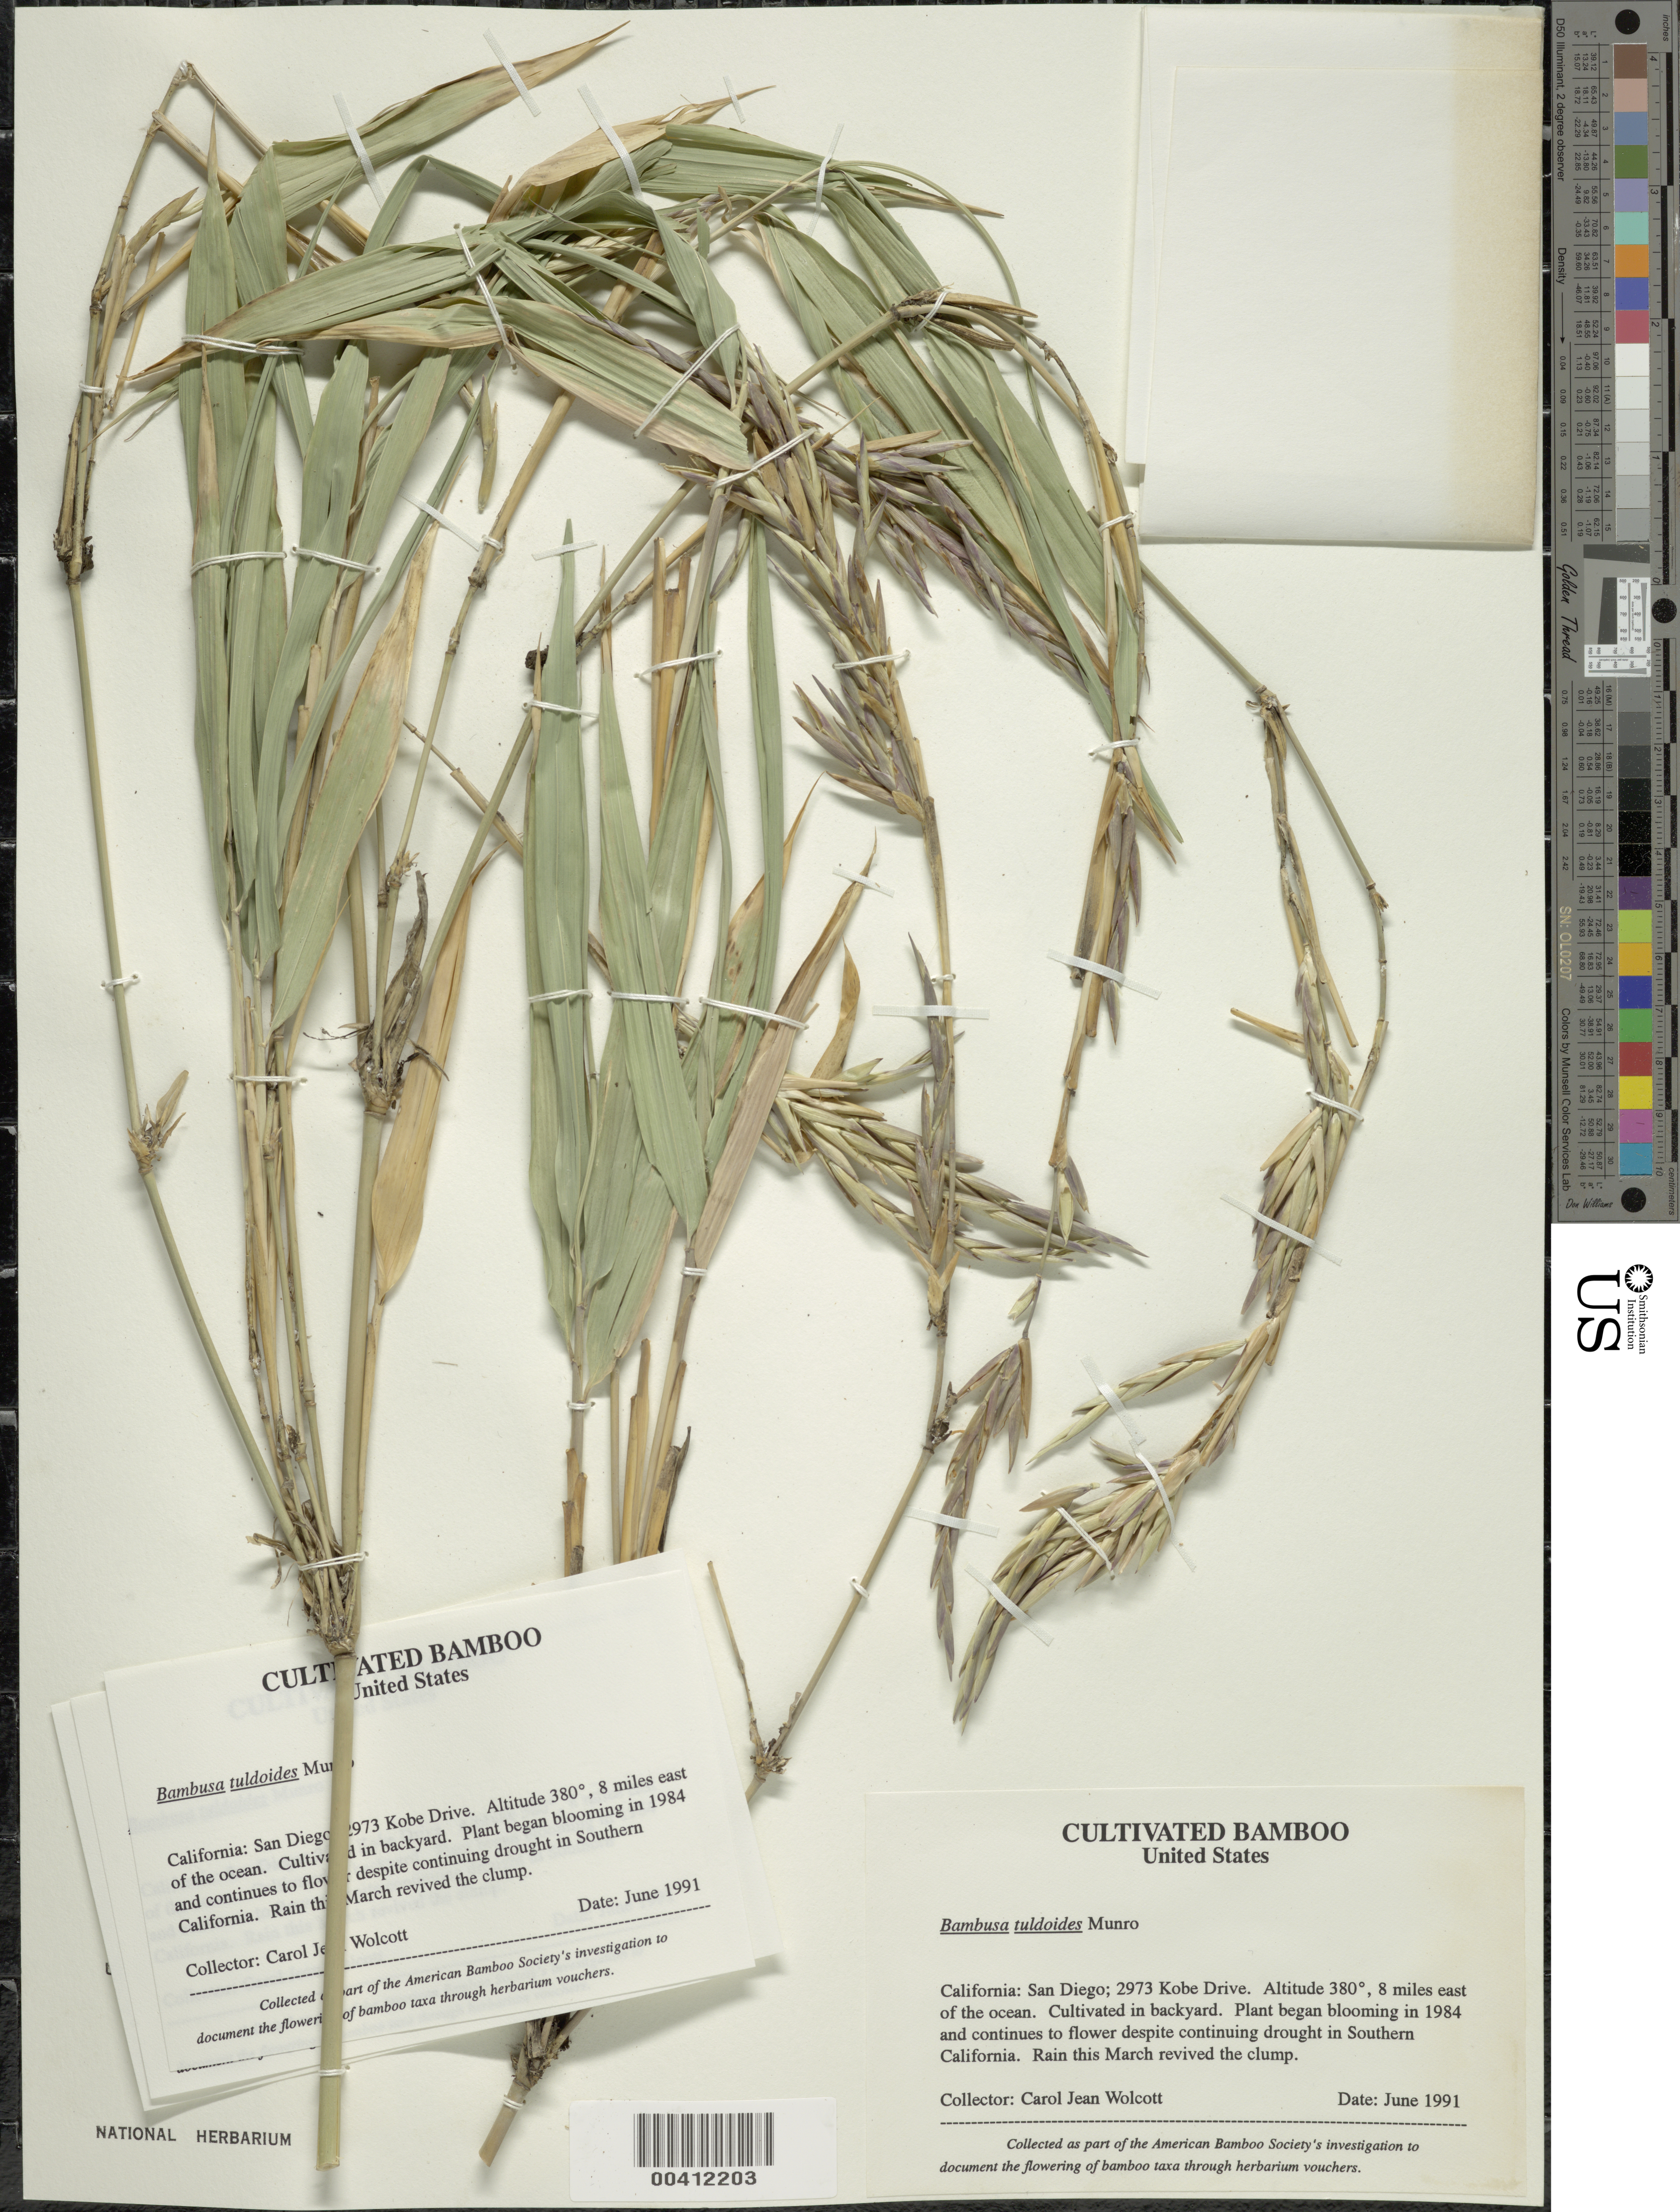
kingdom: Plantae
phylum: Tracheophyta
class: Liliopsida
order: Poales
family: Poaceae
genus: Bambusa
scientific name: Bambusa tuldoides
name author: Munro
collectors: C. Wolcott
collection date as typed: Jun 1991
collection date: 1991-06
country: United States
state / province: California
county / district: San Diego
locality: San diego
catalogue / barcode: US 3238324